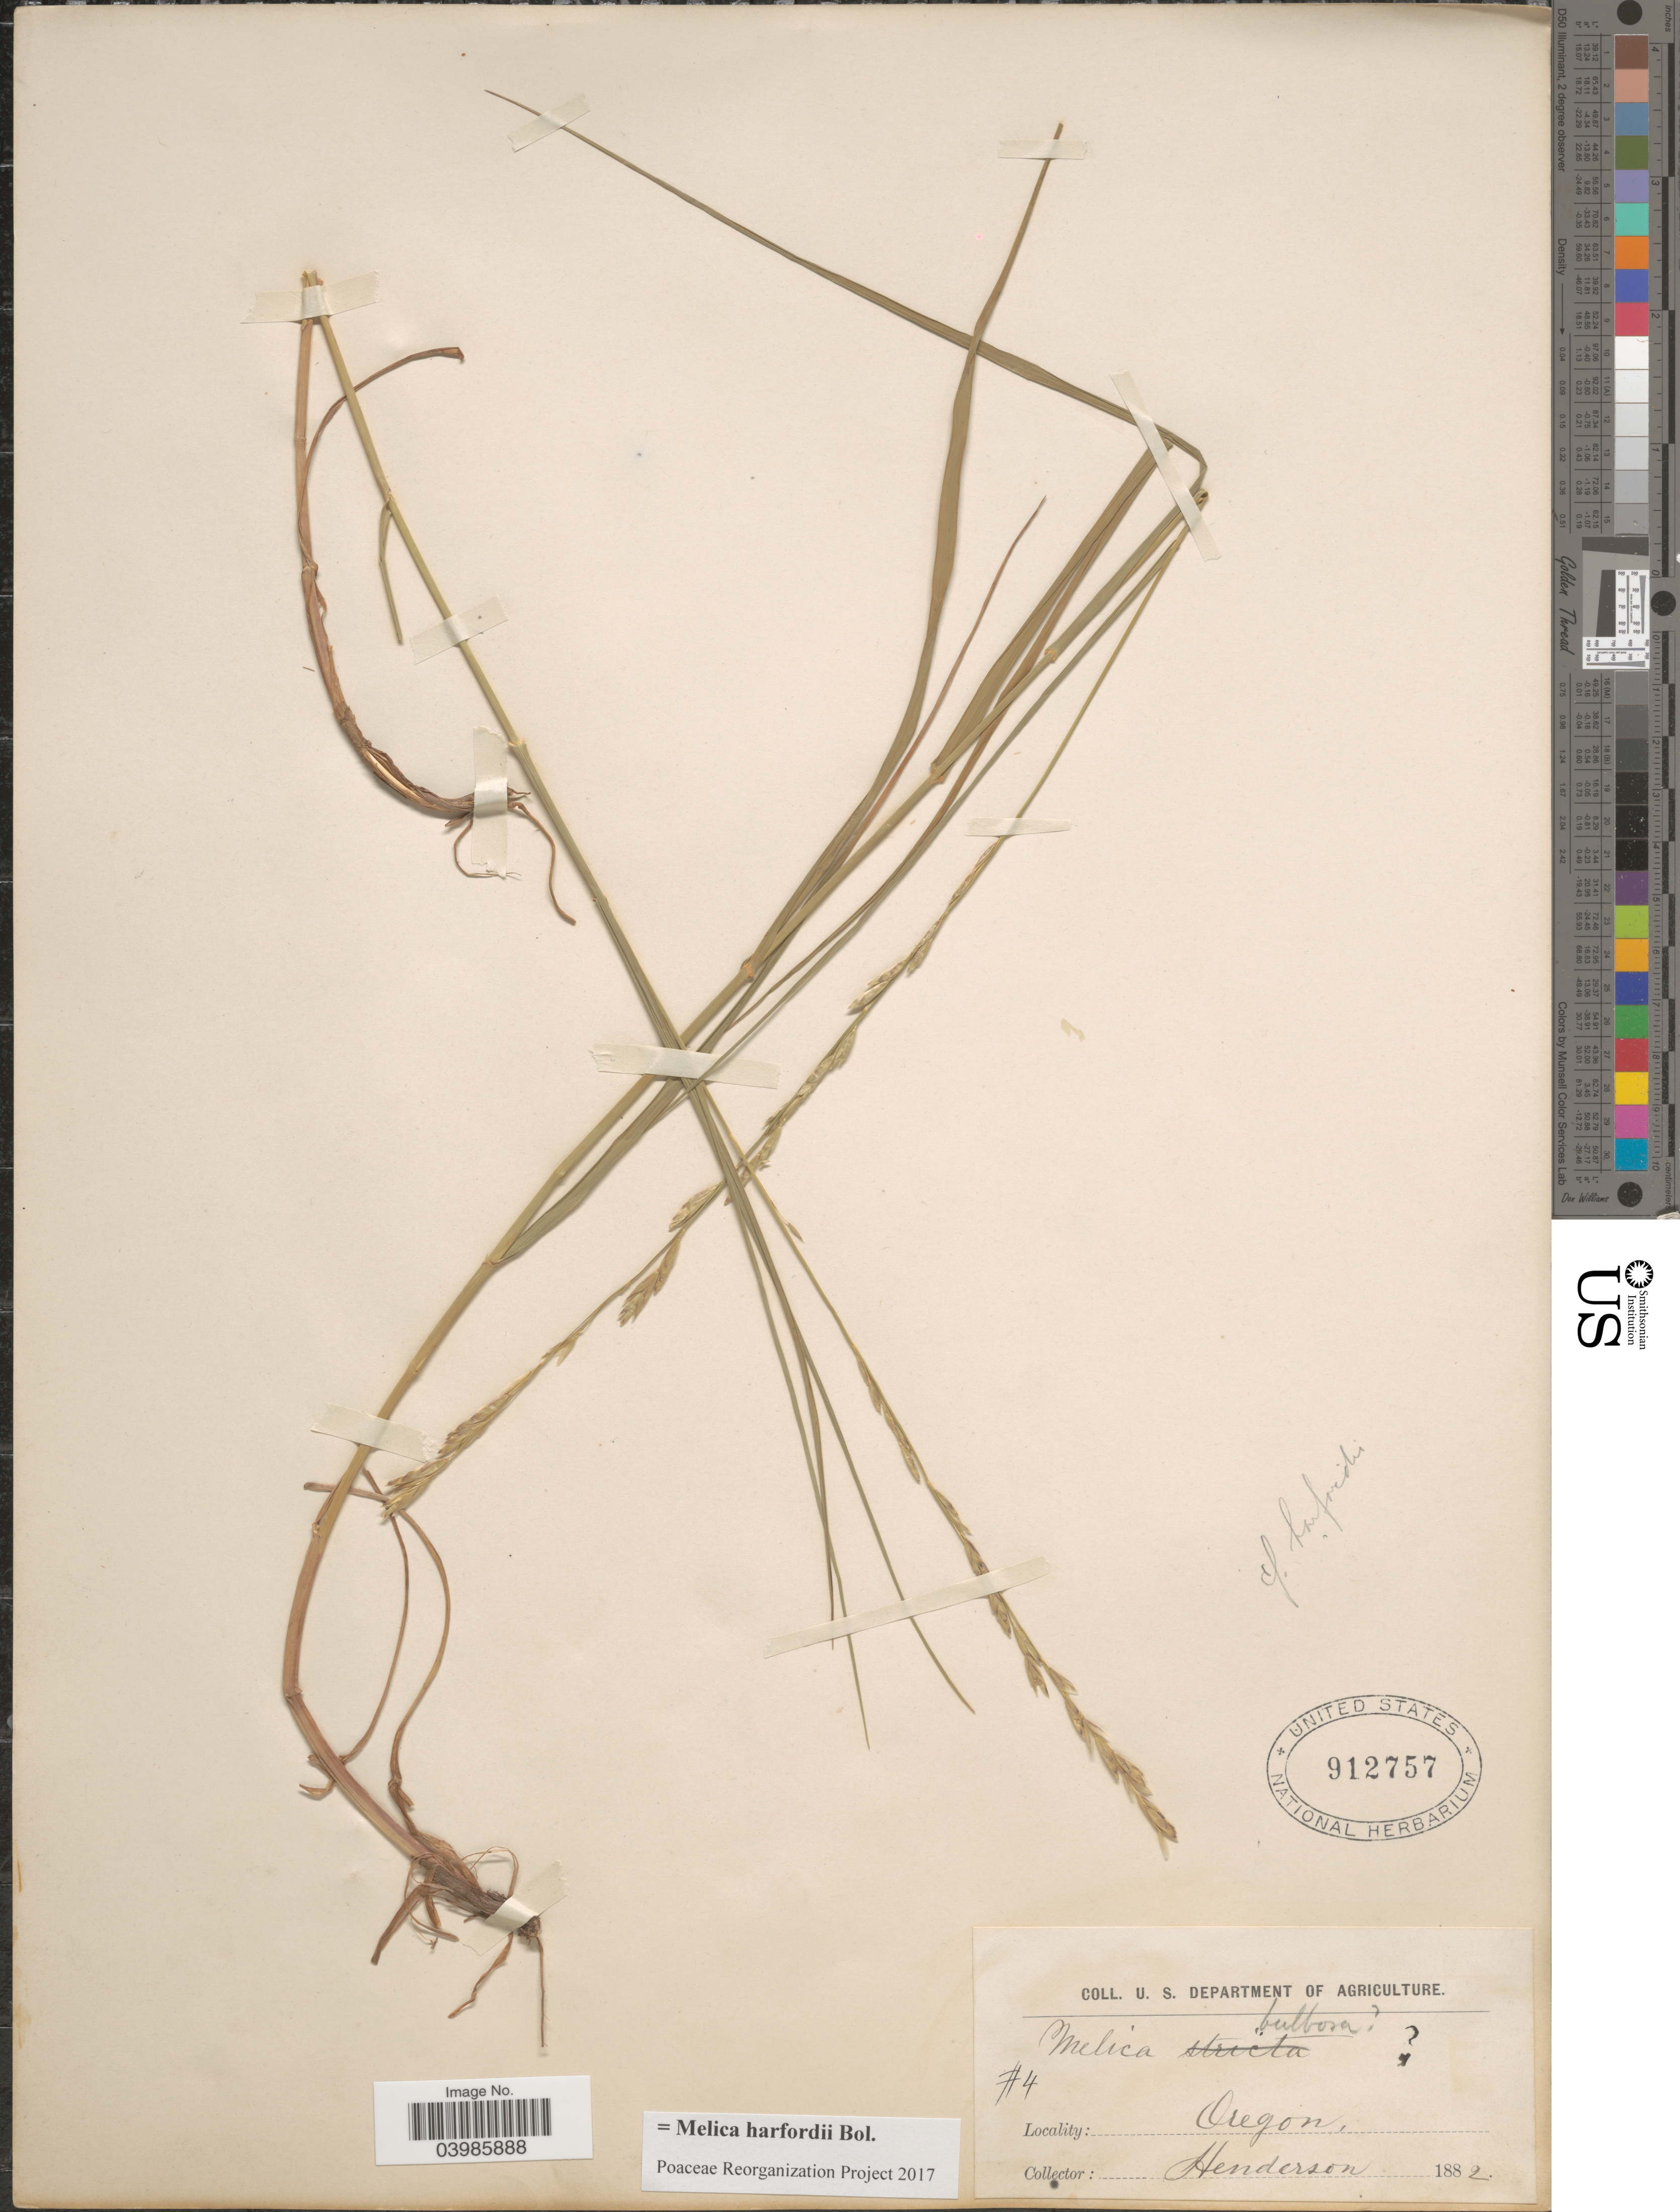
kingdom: Plantae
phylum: Tracheophyta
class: Liliopsida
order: Poales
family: Poaceae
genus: Melica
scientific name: Melica harfordii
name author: Bol.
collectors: -. Henderson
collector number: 4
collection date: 1882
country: United States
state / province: Oregon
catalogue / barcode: US 912757